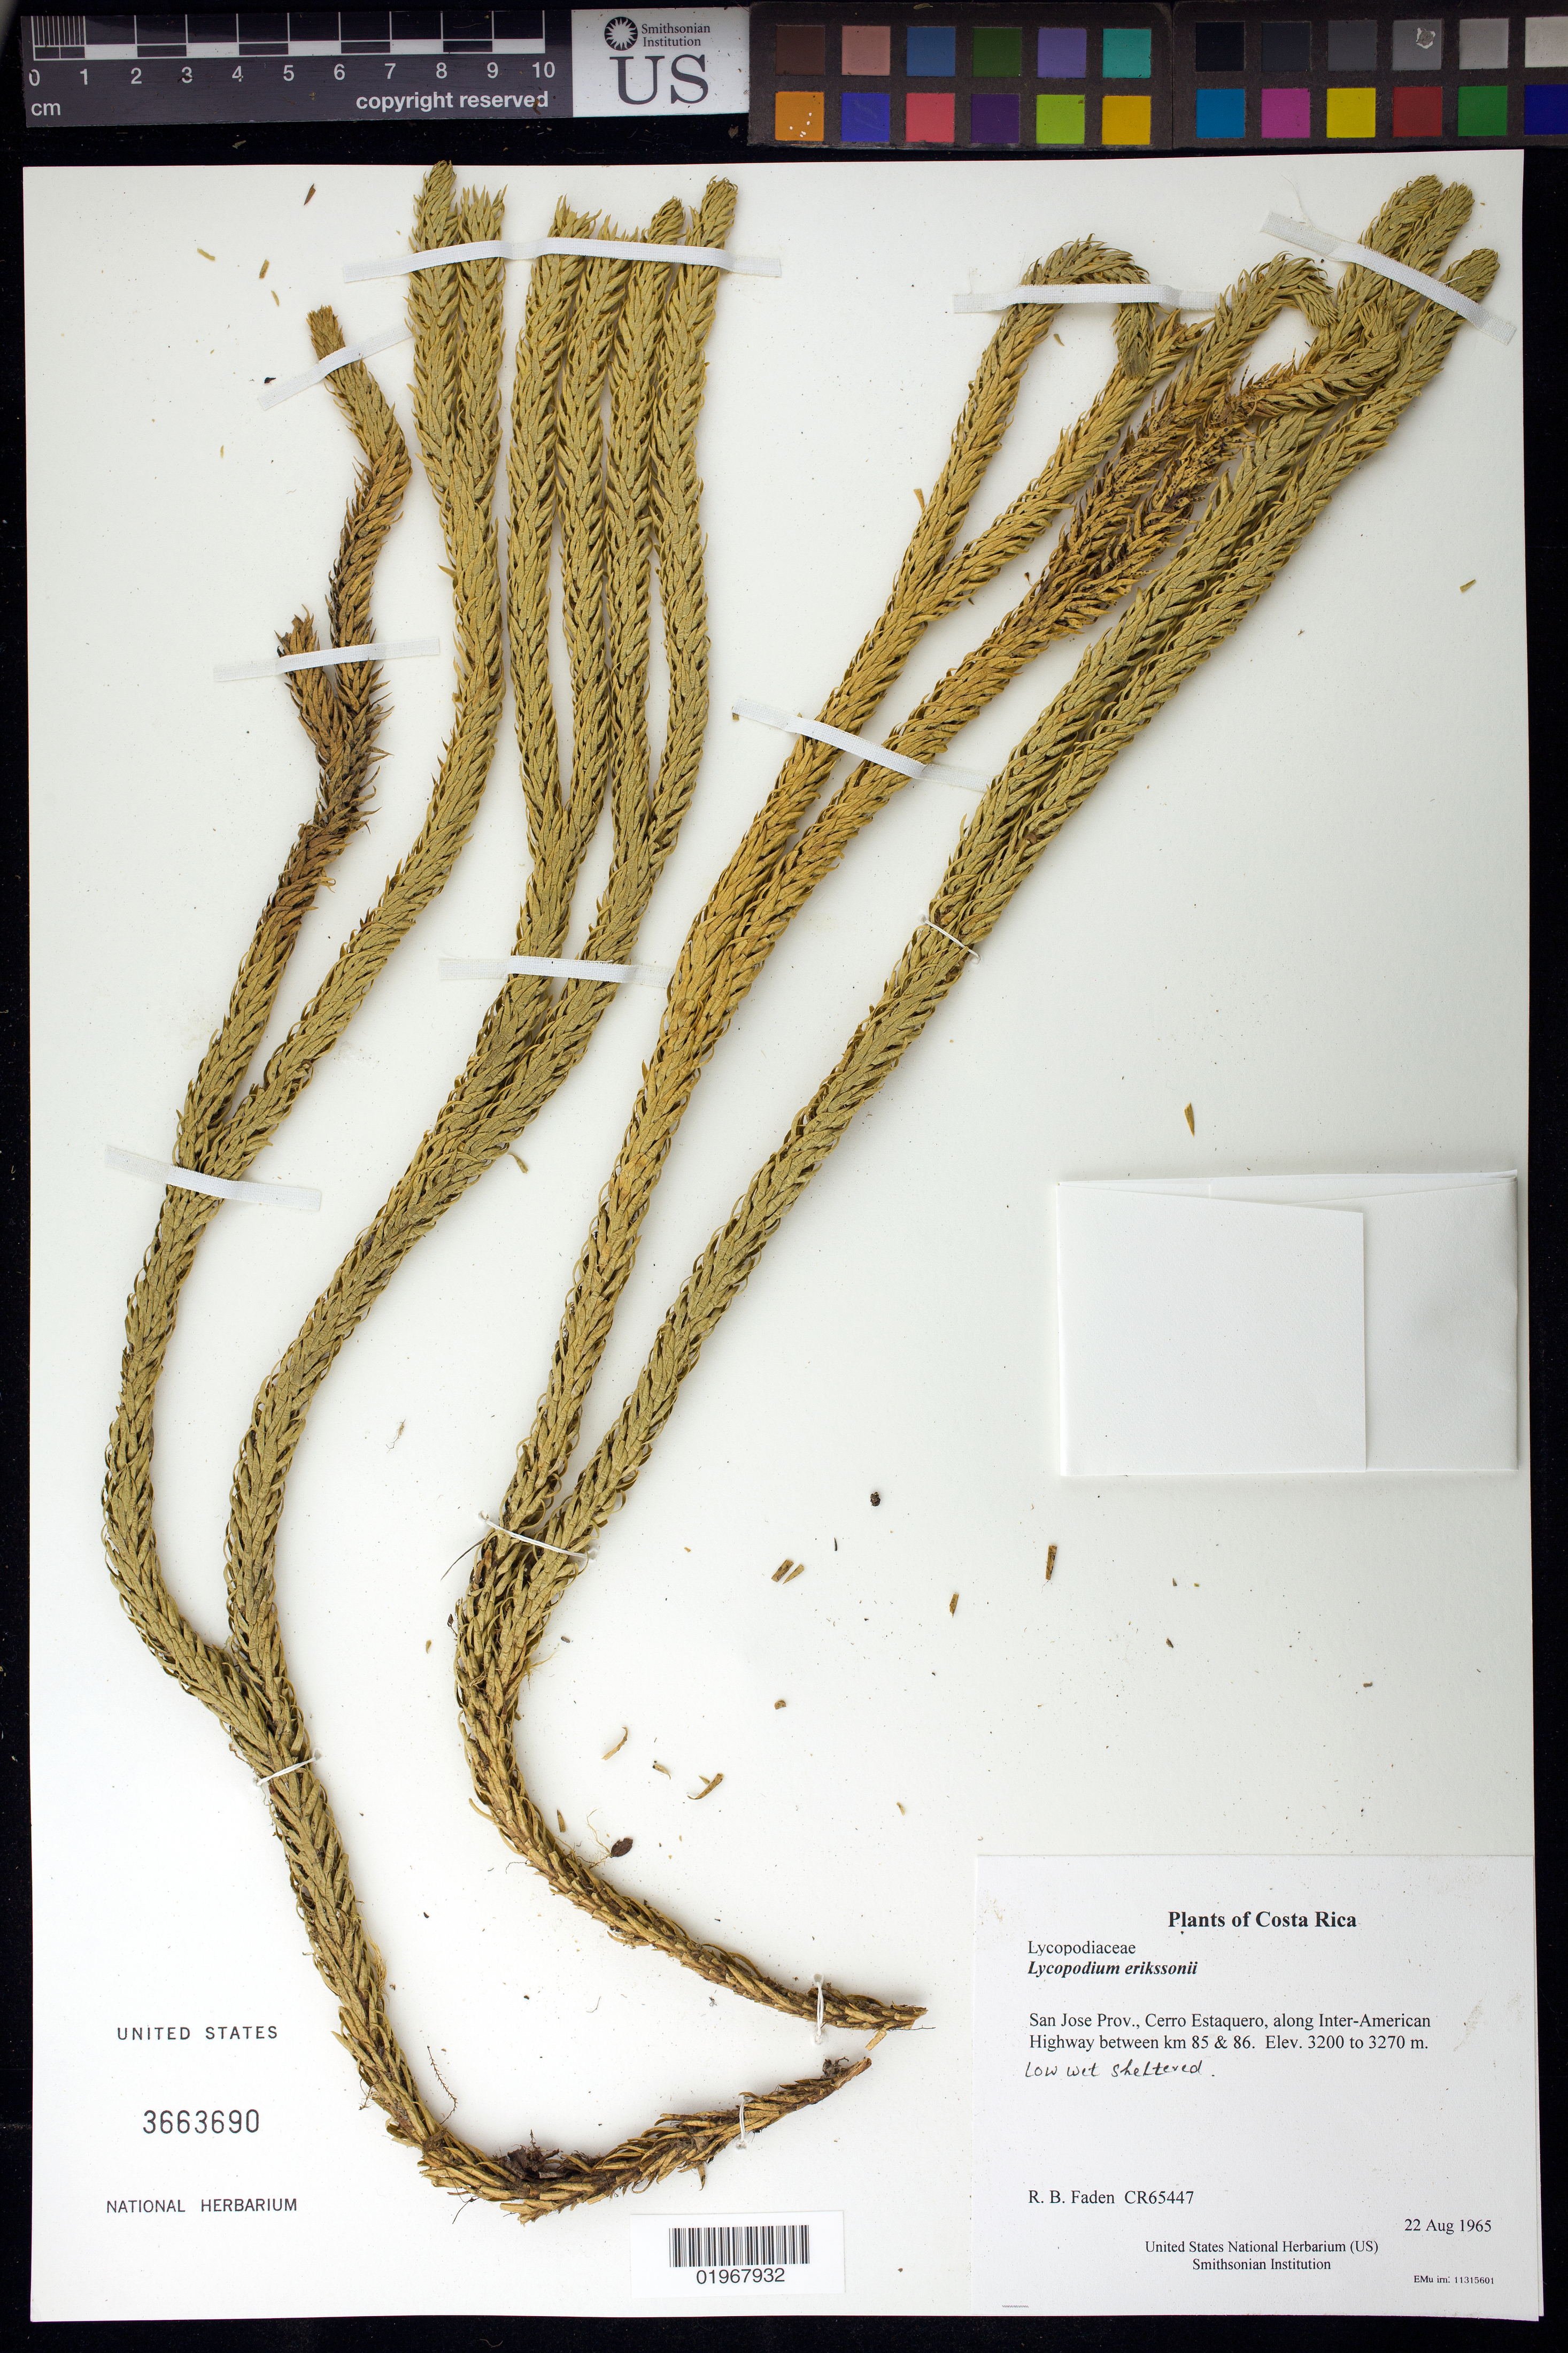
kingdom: Plantae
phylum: Tracheophyta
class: Lycopodiopsida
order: Lycopodiales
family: Lycopodiaceae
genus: Phlegmariurus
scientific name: Phlegmariurus talamancanus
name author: (B. Øllg.) B. Øllg.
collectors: R. B. Faden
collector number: CR65447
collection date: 1965-08-22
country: Costa Rica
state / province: San Jose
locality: Cerro Estaquero, along Inter-American Highway between km 85 & 86.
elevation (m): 3200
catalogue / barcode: US 3663690